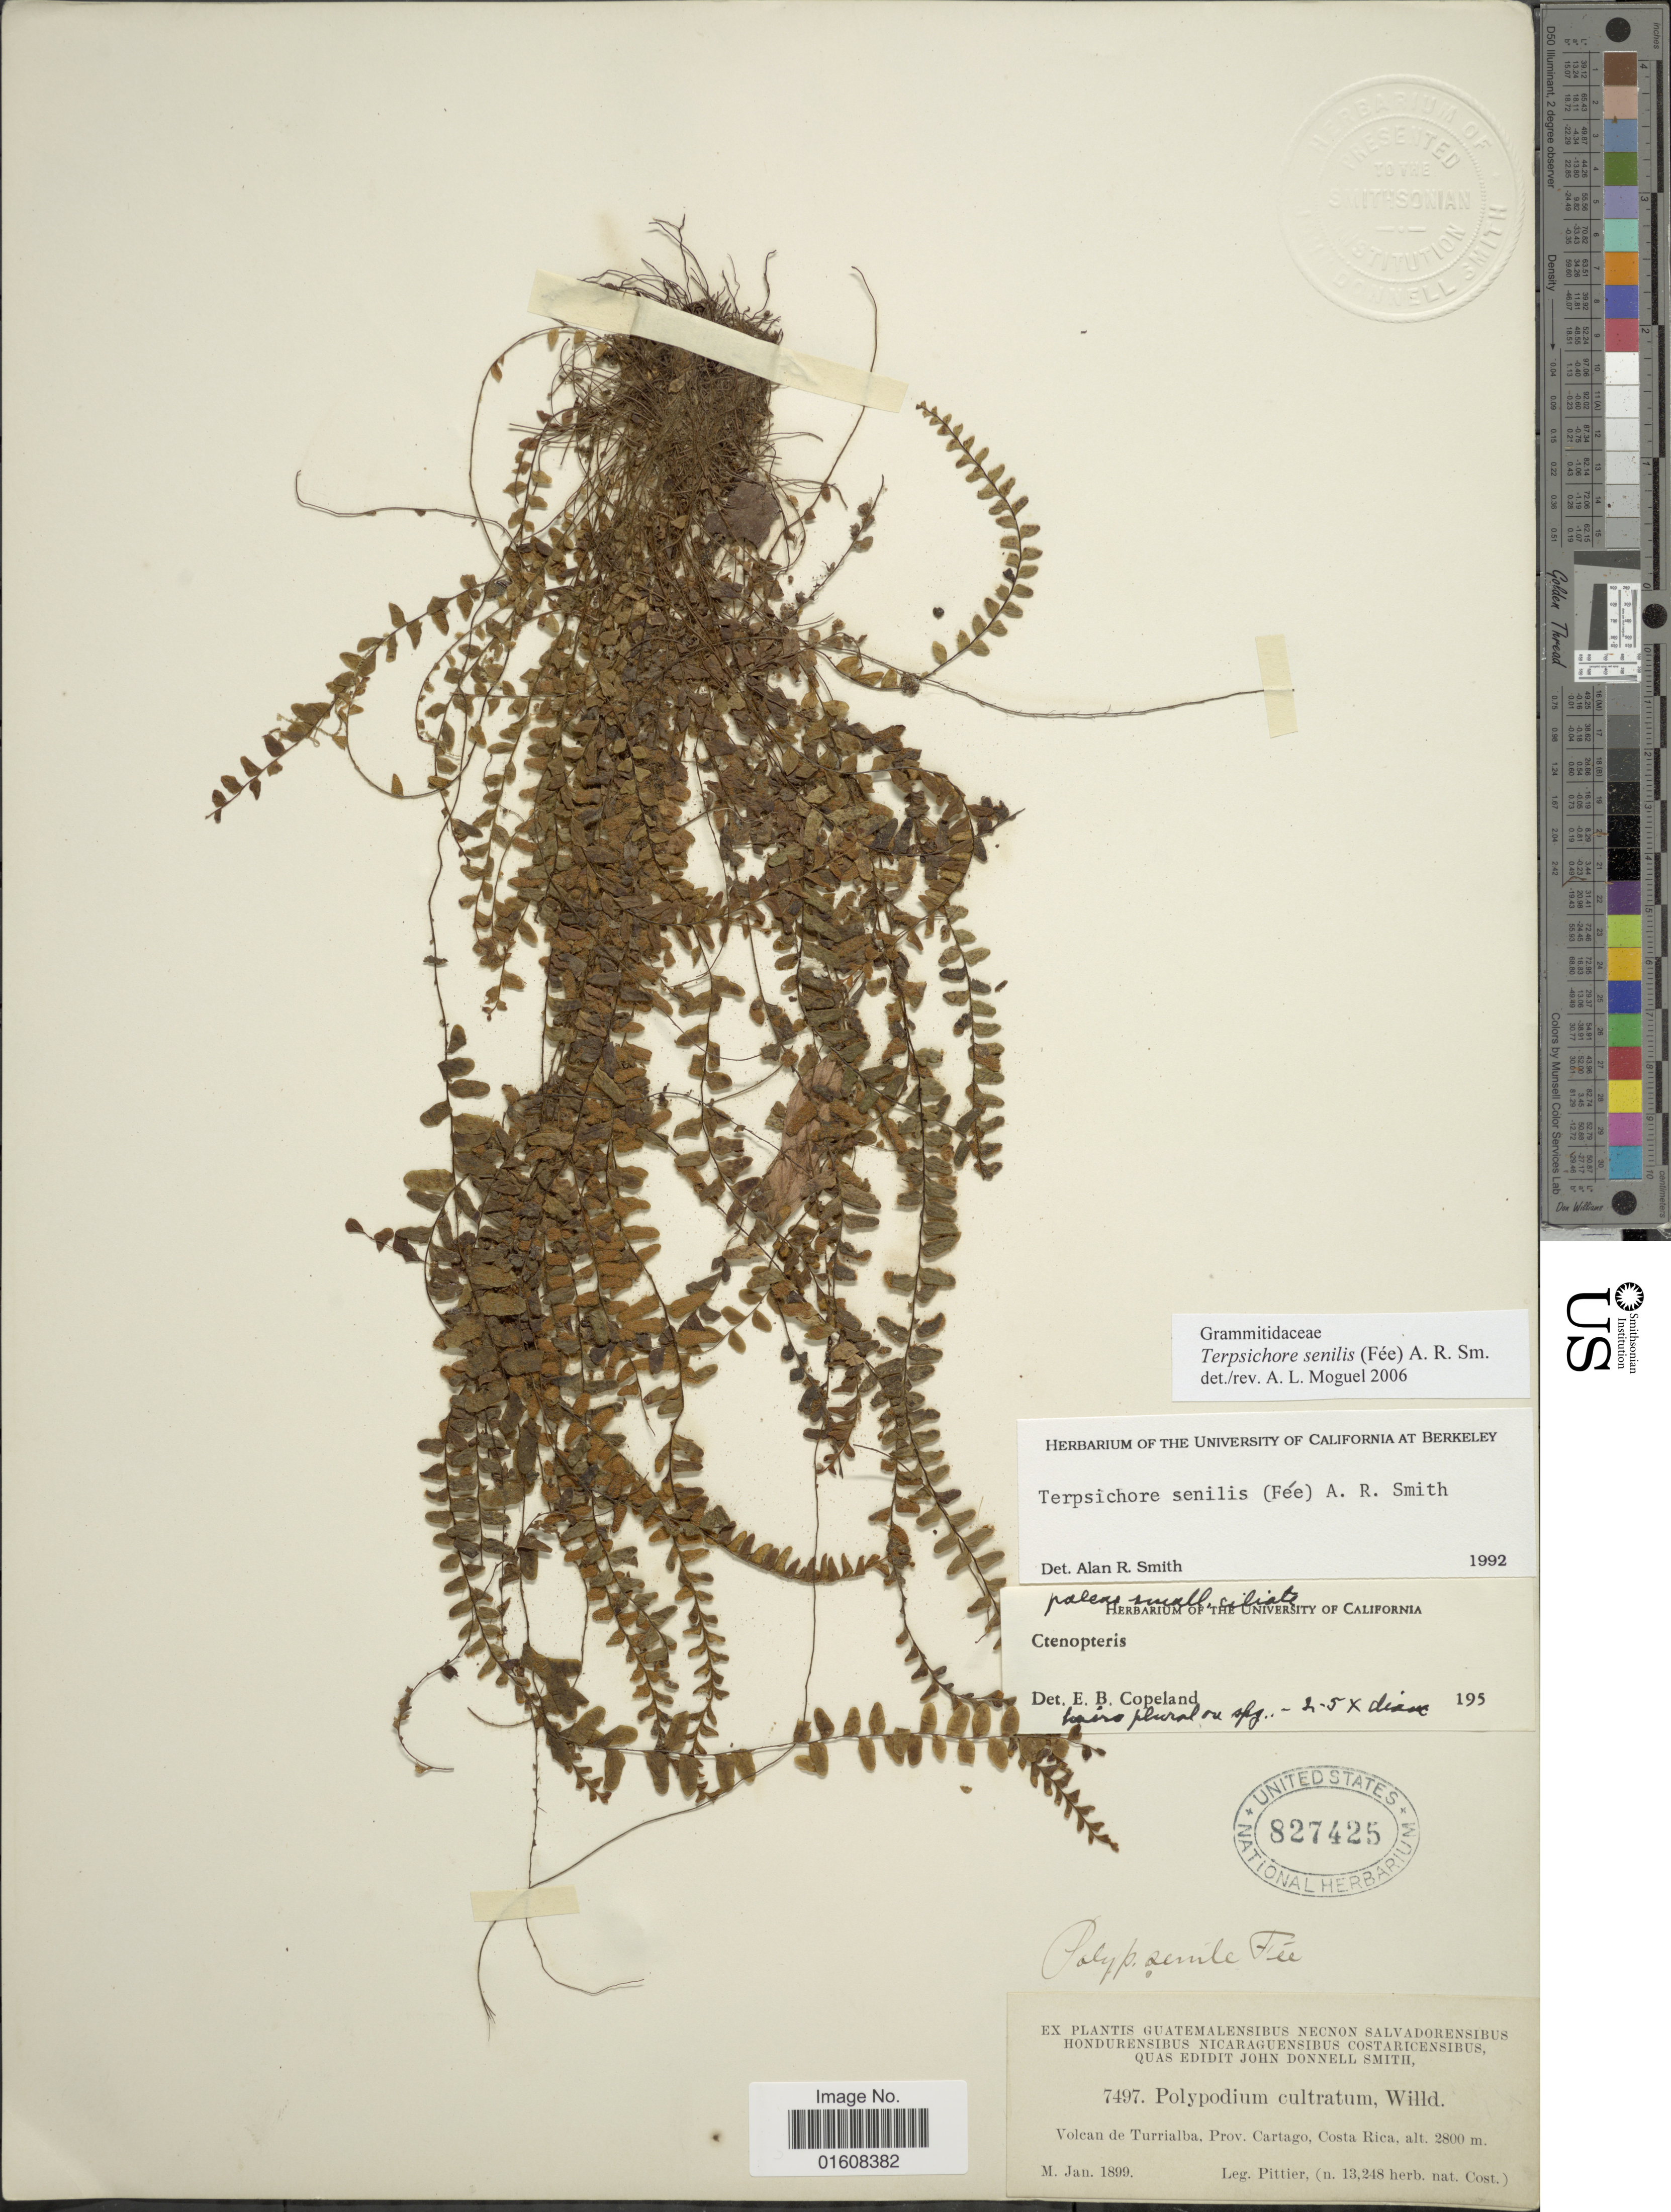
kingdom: Plantae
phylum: Tracheophyta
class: Polypodiopsida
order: Polypodiales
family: Polypodiaceae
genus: Alansmia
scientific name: Alansmia senilis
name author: (Fée) Moguel & M. Kessler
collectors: Pittier, --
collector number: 13248 herb. nat. Cost.?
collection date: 1899-01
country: Costa Rica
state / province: Cartago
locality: Volcan de Turrialba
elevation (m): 2800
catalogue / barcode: US 827425